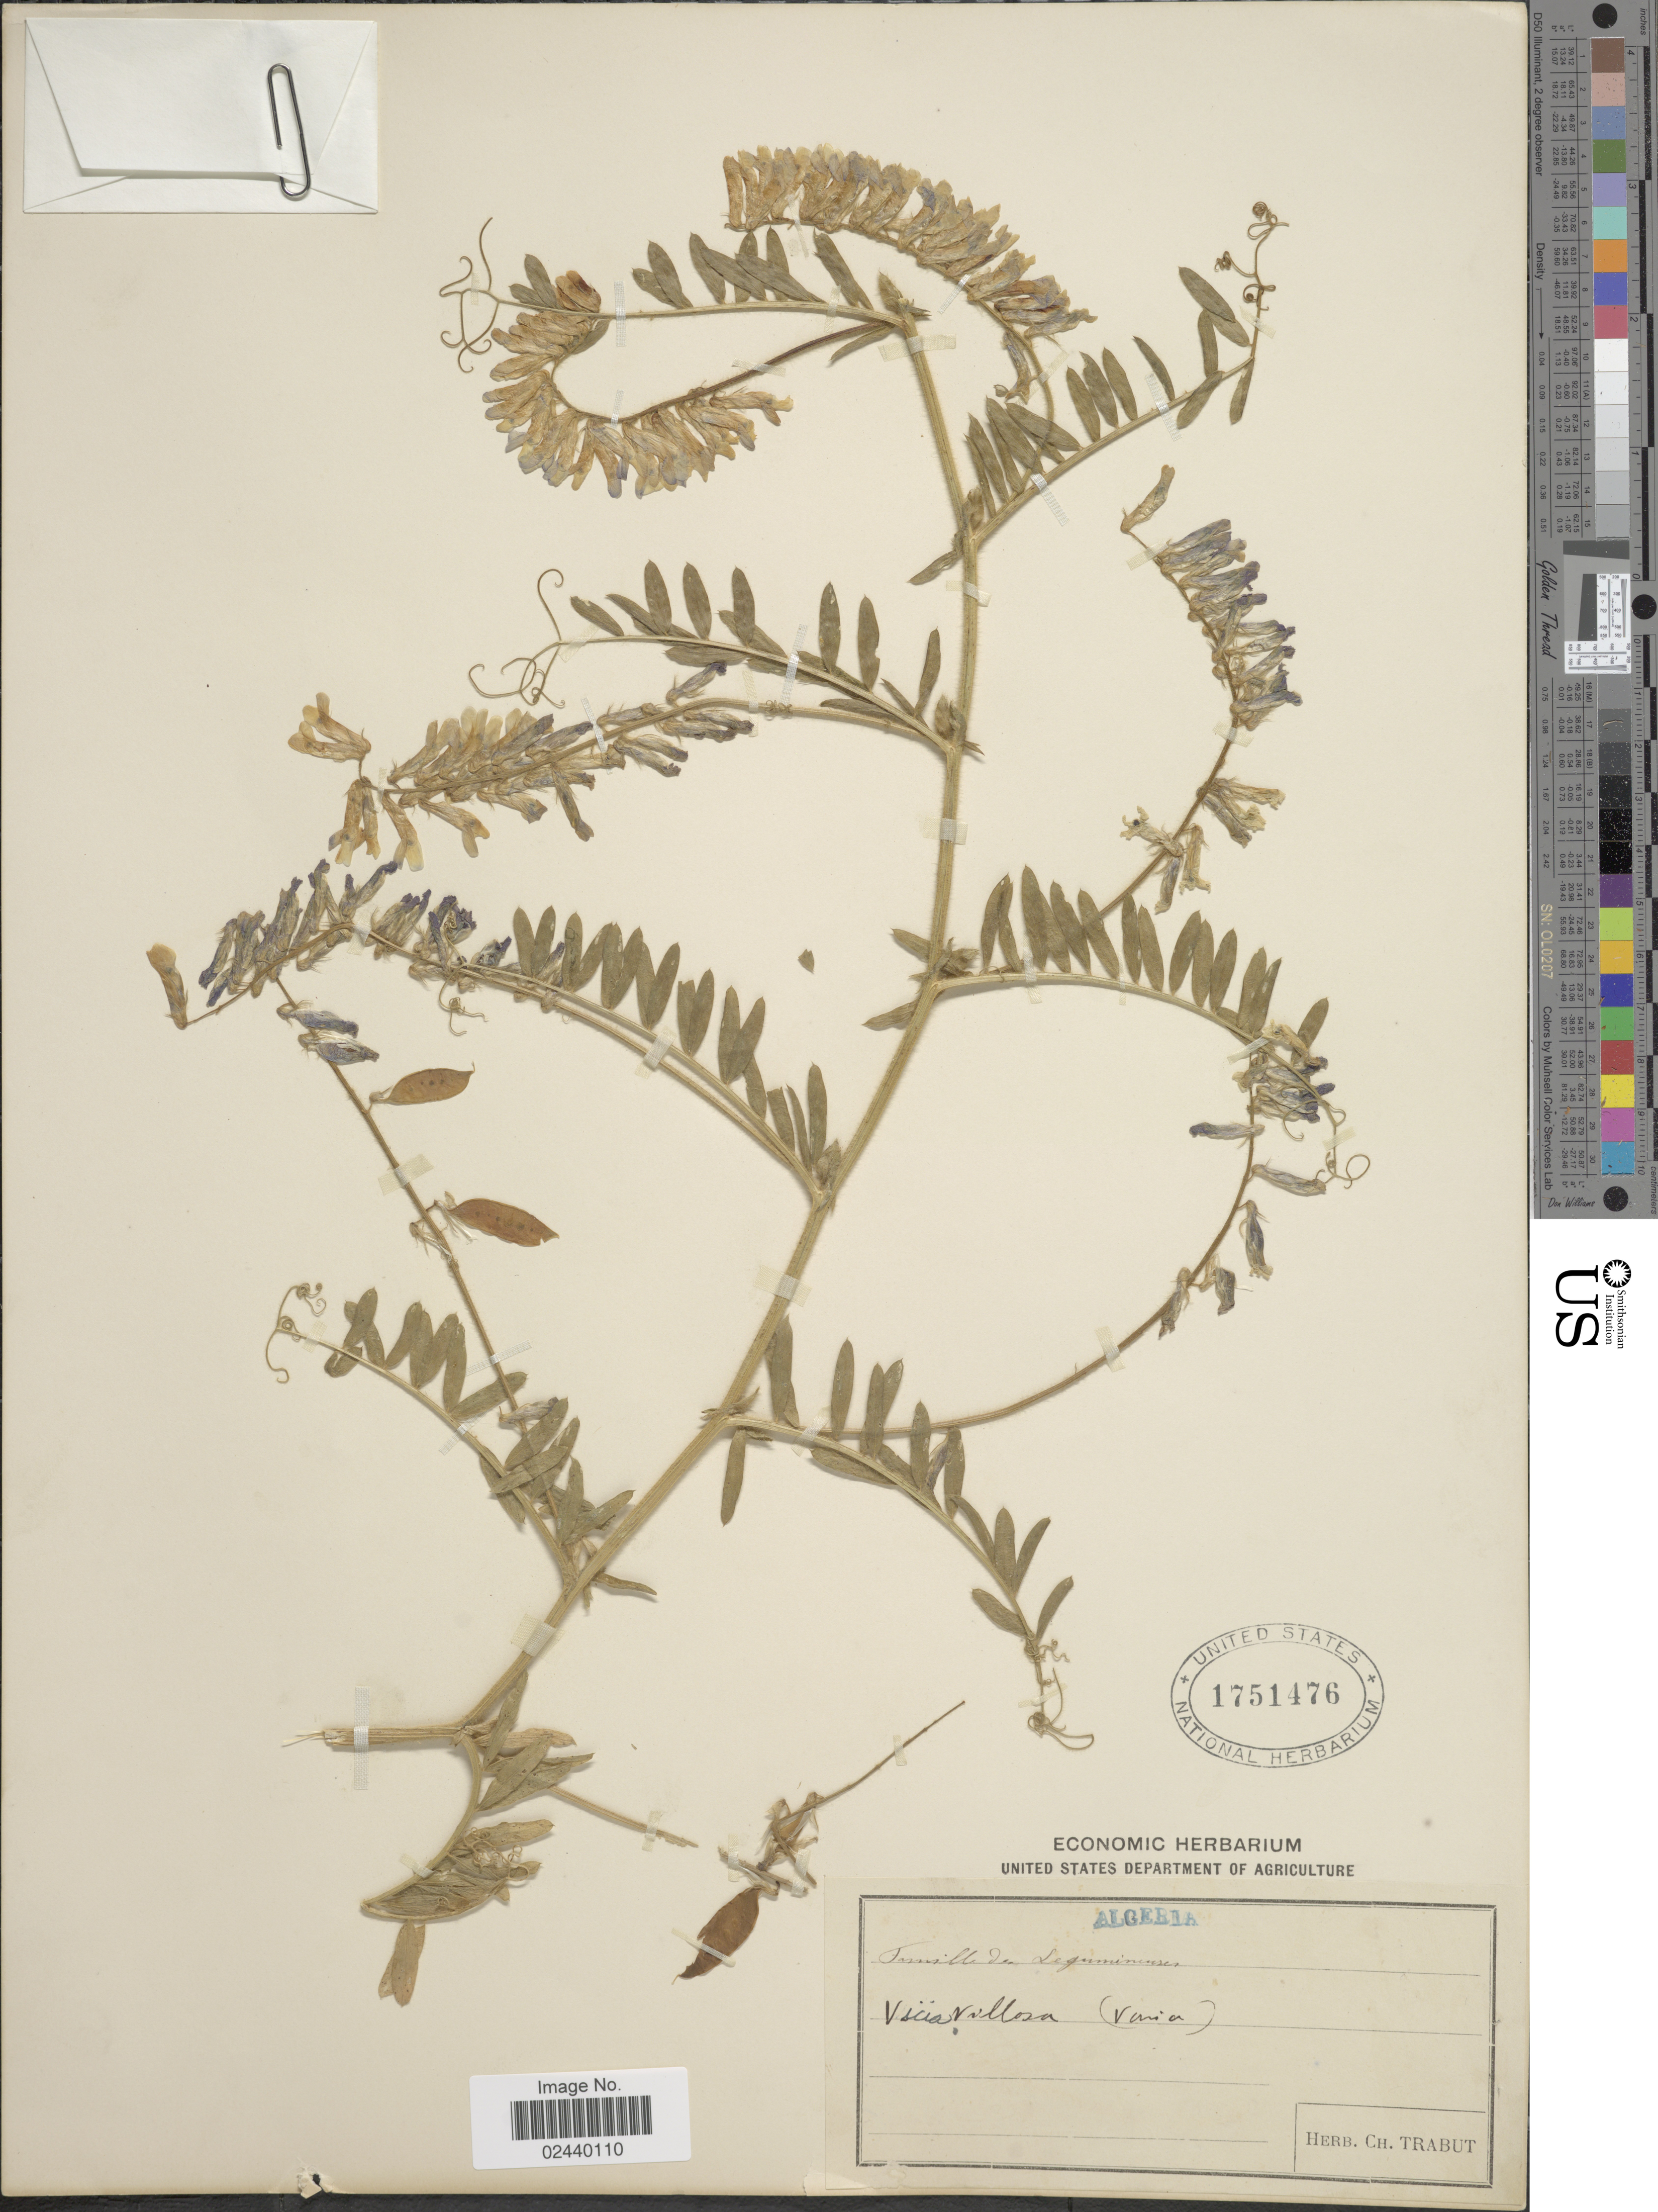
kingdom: Plantae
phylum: Tracheophyta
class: Magnoliopsida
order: Fabales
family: Fabaceae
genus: Vicia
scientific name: Vicia villosa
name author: Roth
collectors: Ex herb. Ch. Trabut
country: Algeria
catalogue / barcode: US 1751476